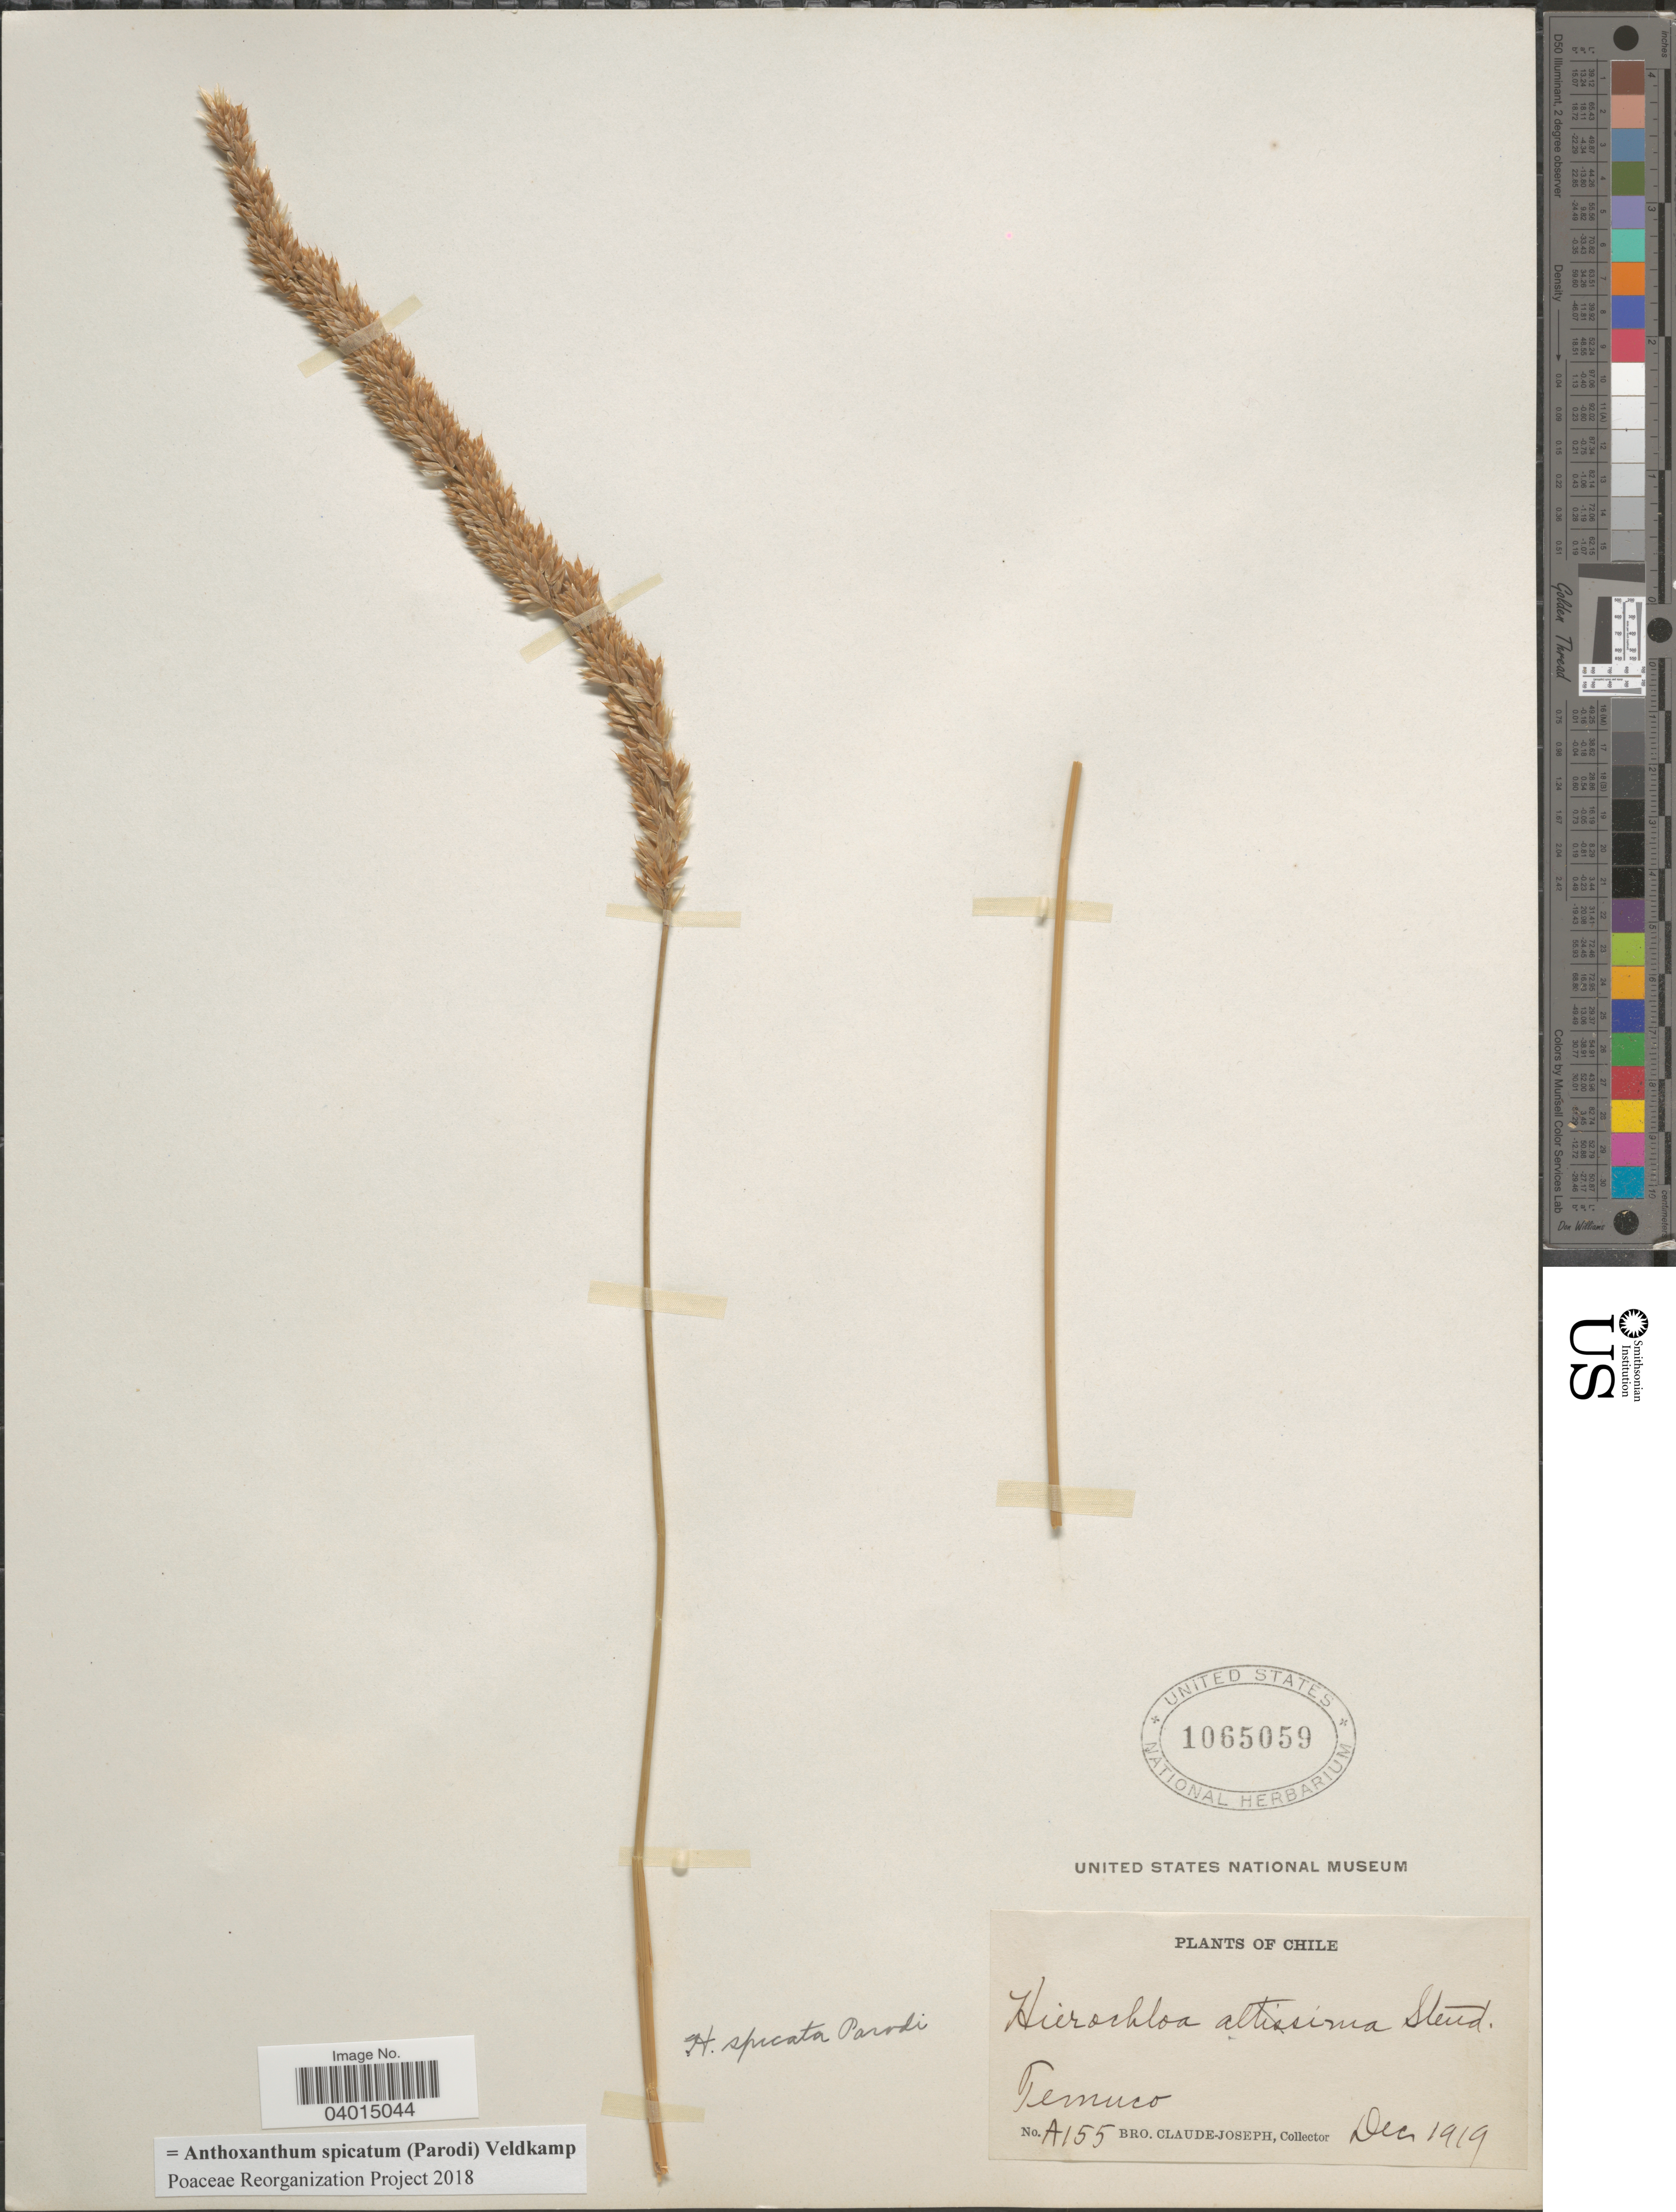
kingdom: Plantae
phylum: Tracheophyta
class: Liliopsida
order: Poales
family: Poaceae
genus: Anthoxanthum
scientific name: Anthoxanthum ultriculatum var. altissimum ined.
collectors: Bro. Claude-Joseph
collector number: A155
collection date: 1919-12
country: Chile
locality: Temuco.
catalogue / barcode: US 1065059